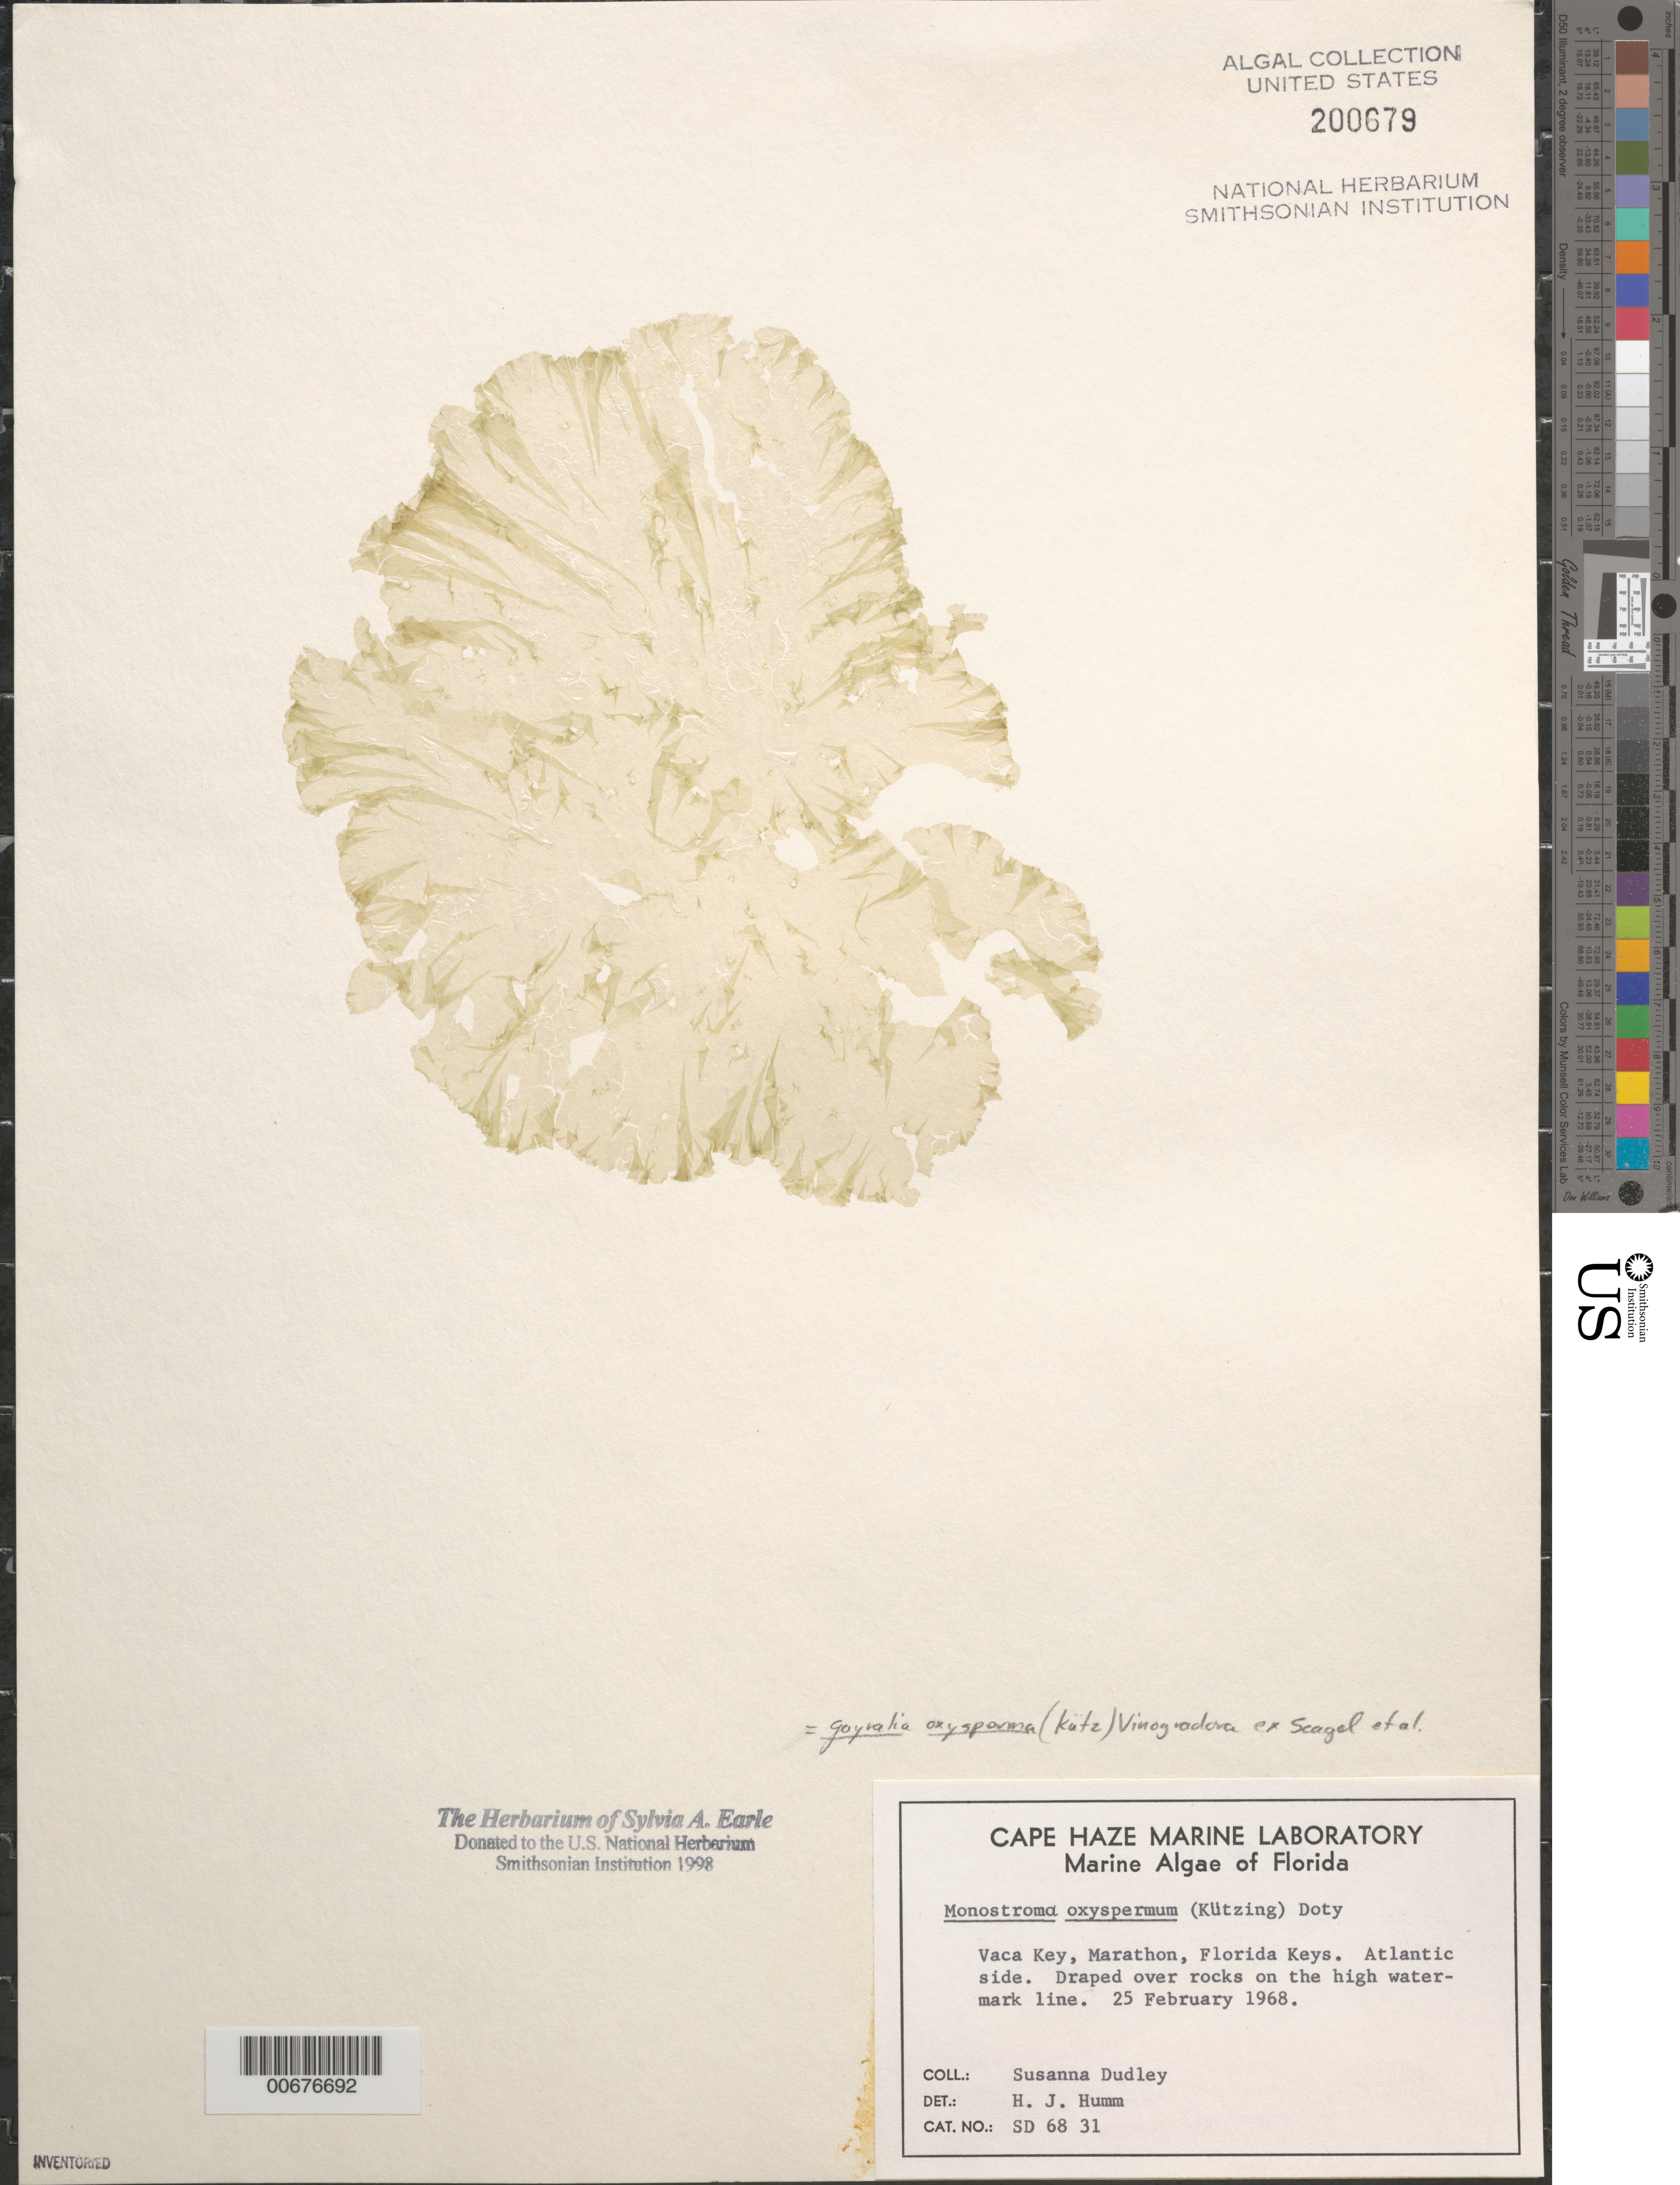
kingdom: Plantae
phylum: Chlorophyta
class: Ulvophyceae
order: Ulvales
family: Gayraliaceae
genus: Gayralia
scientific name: Gayralia oxysperma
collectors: S. Dudley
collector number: SD 68 31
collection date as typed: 25 Feb 1968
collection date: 1968-02-25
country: United States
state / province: Florida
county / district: Monroe County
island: Vaca Key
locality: Marathon, Atlantic Ocean side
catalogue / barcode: US 200679